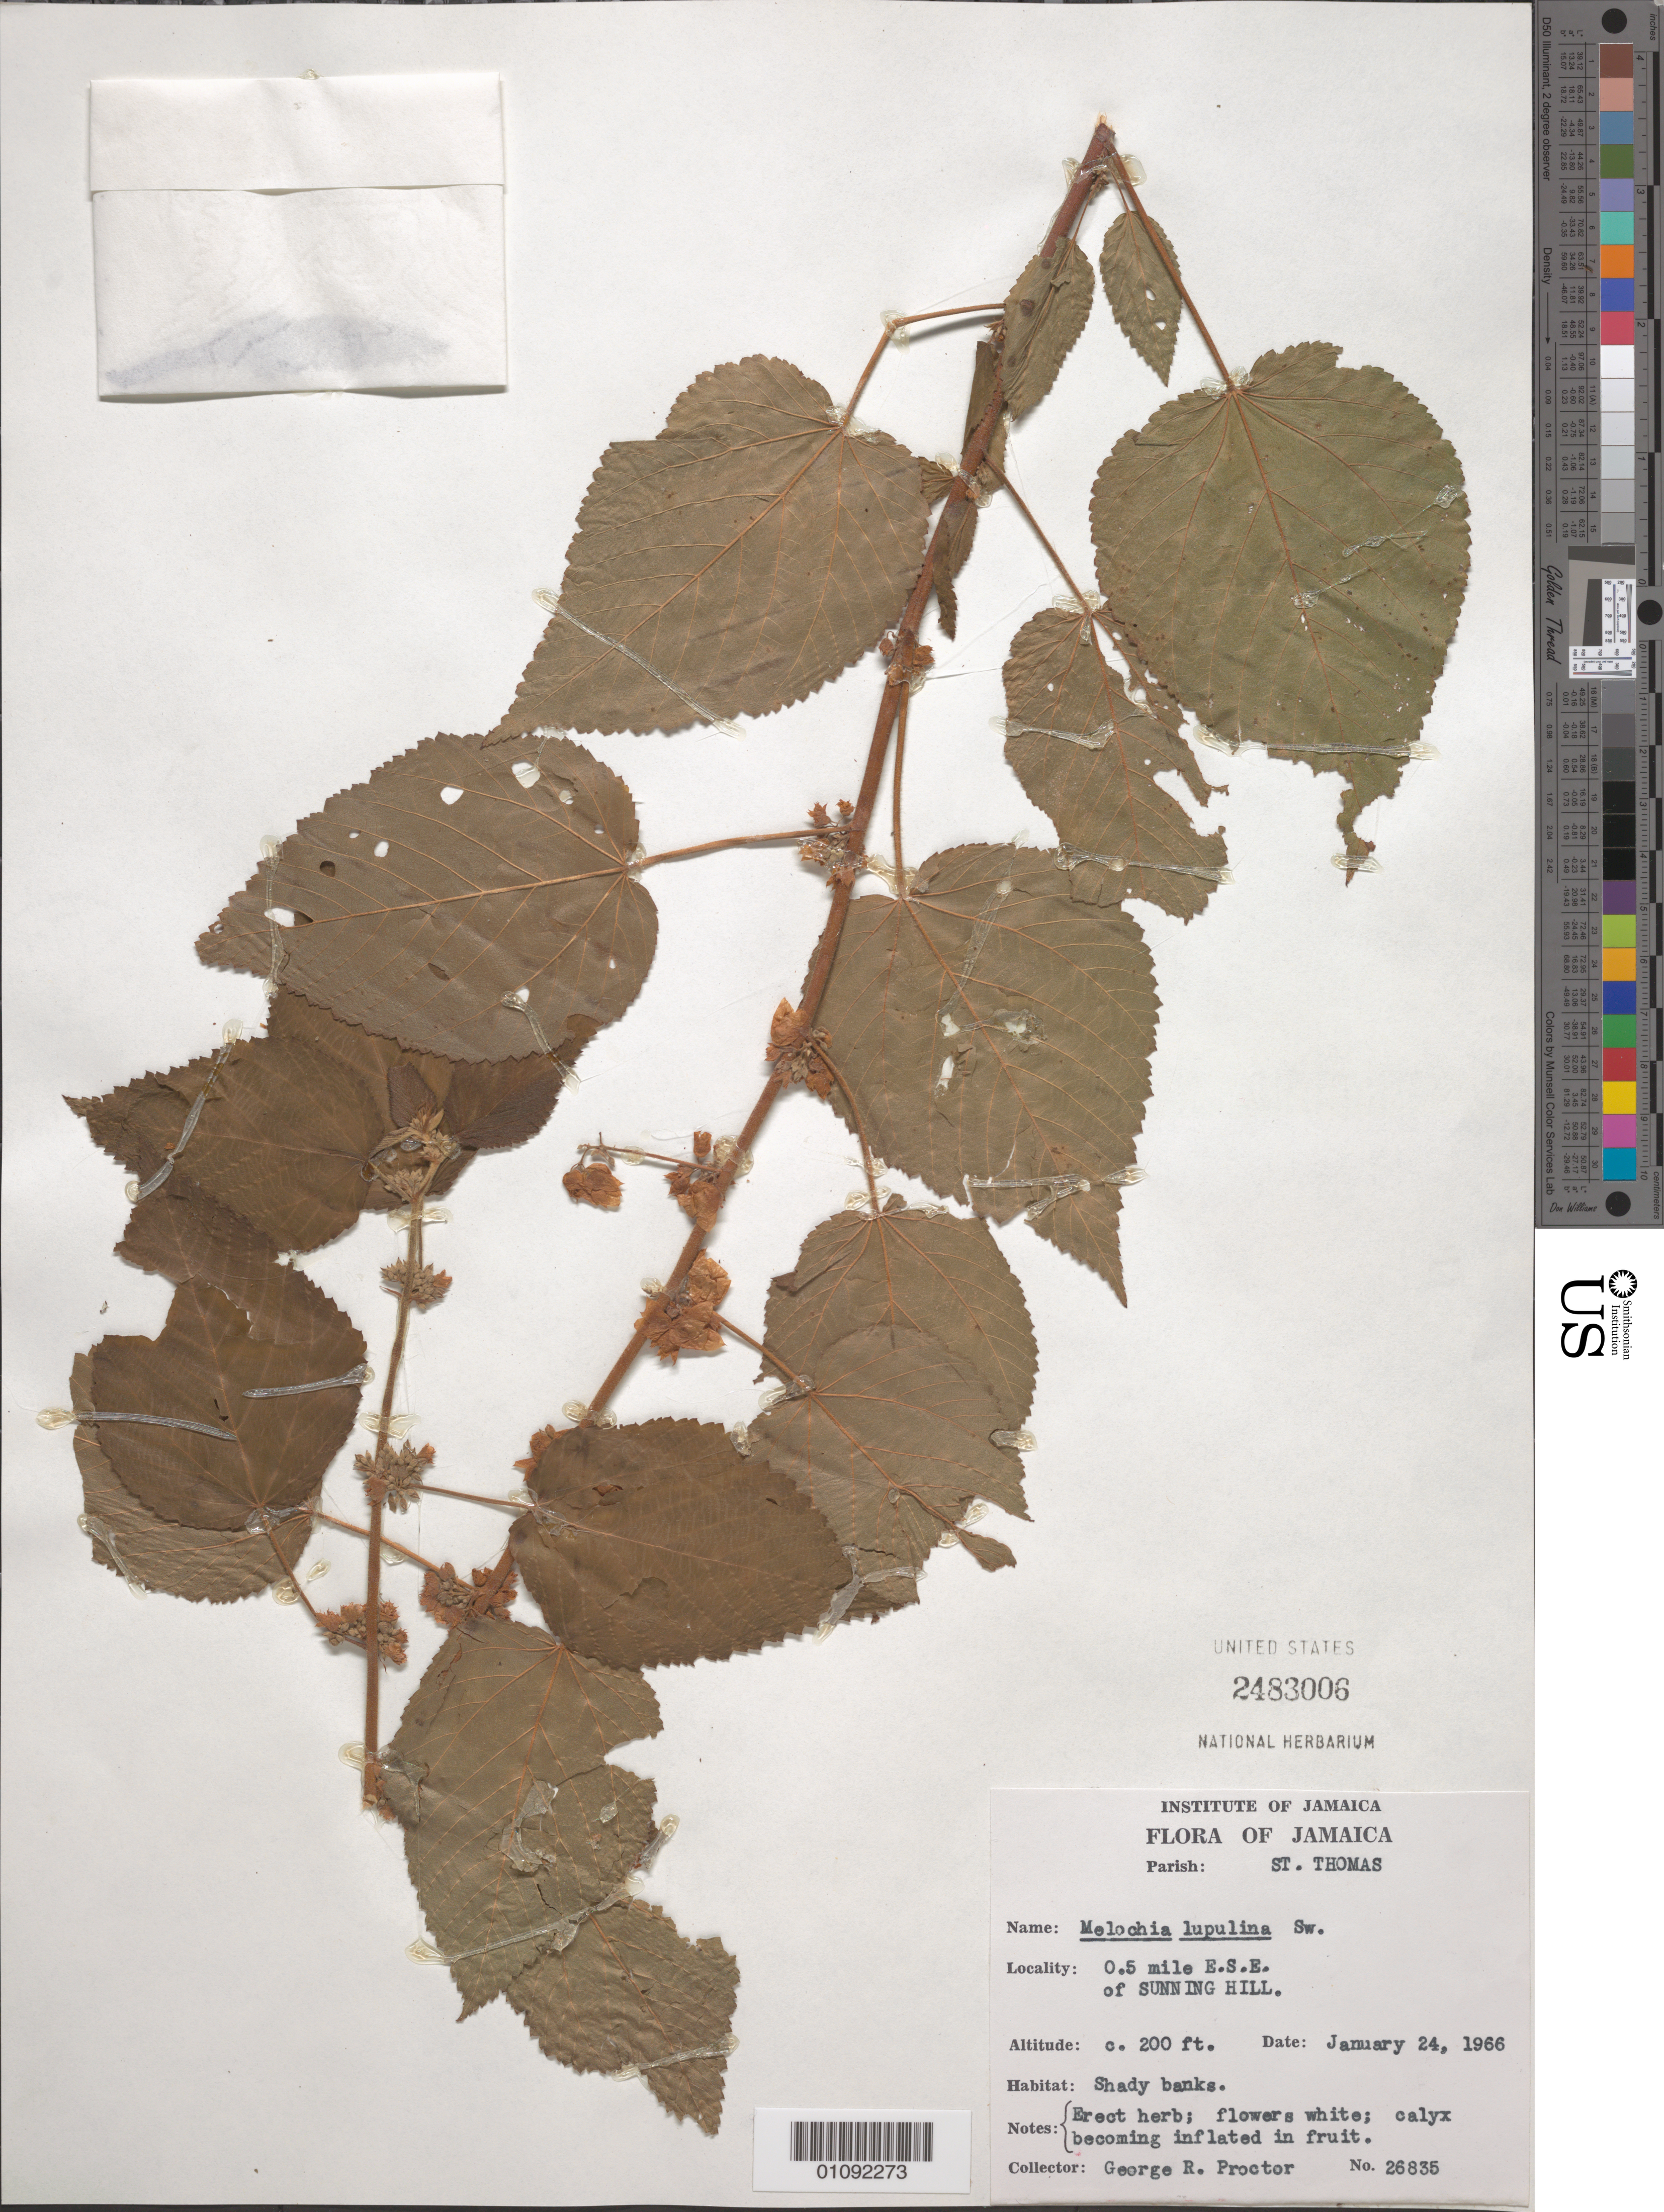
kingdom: Plantae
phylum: Tracheophyta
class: Magnoliopsida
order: Malvales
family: Malvaceae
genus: Melochia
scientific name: Melochia lupulina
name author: Sw.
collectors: G. R. Proctor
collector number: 26835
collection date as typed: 24 Jan 1966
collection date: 1966-01-24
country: Jamaica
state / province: Saint Thomas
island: Jamaica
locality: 0.5 mile ESE of Sunning Hill.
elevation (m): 61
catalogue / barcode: US 2483006